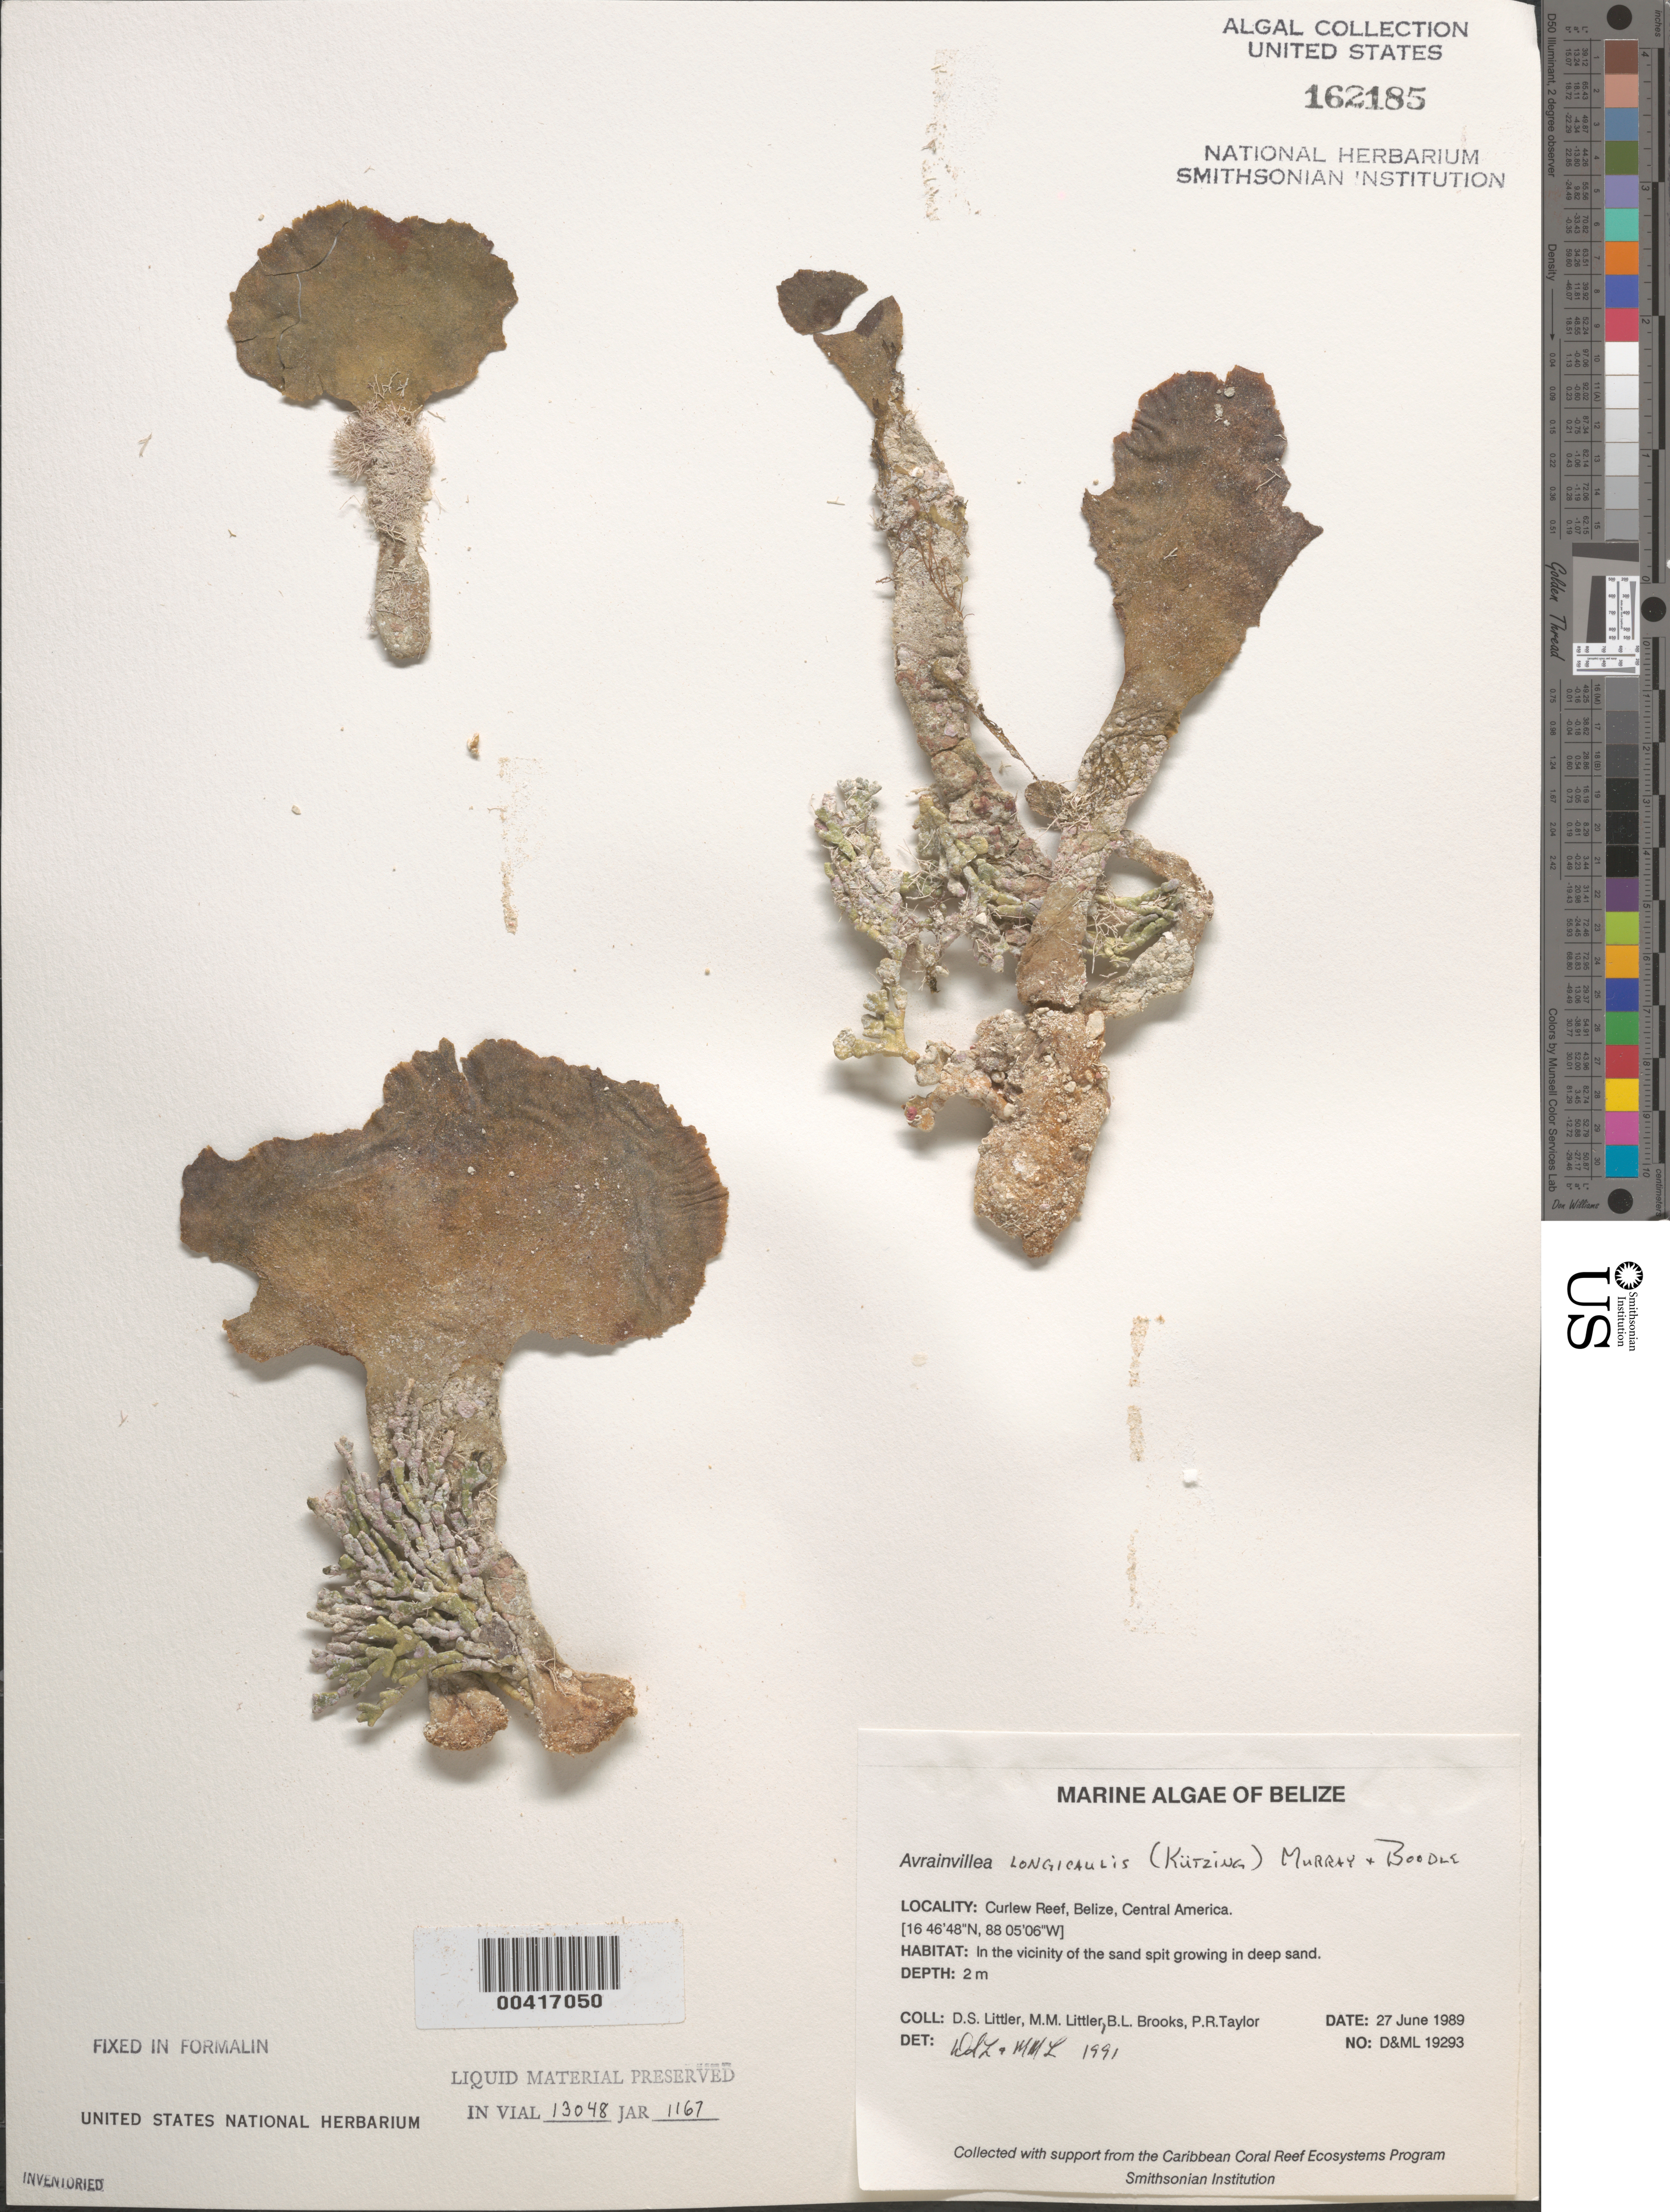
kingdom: Plantae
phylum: Chlorophyta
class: Ulvophyceae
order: Bryopsidales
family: Dichotomosiphonaceae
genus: Avrainvillea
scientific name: Avrainvillea longicaulis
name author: (Kütz.) G. Murray & Boodle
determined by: Littler, D. S.; Littler, M. M.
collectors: D. S. Littler, M. M. Littler, B. Brooks & P. R. Taylor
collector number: D&ML 19293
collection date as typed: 27 Jun 1989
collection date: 1989-06-27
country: Belize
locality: Curlew Reef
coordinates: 16 46 48 N, 88 05' 06" W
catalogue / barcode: US 162185